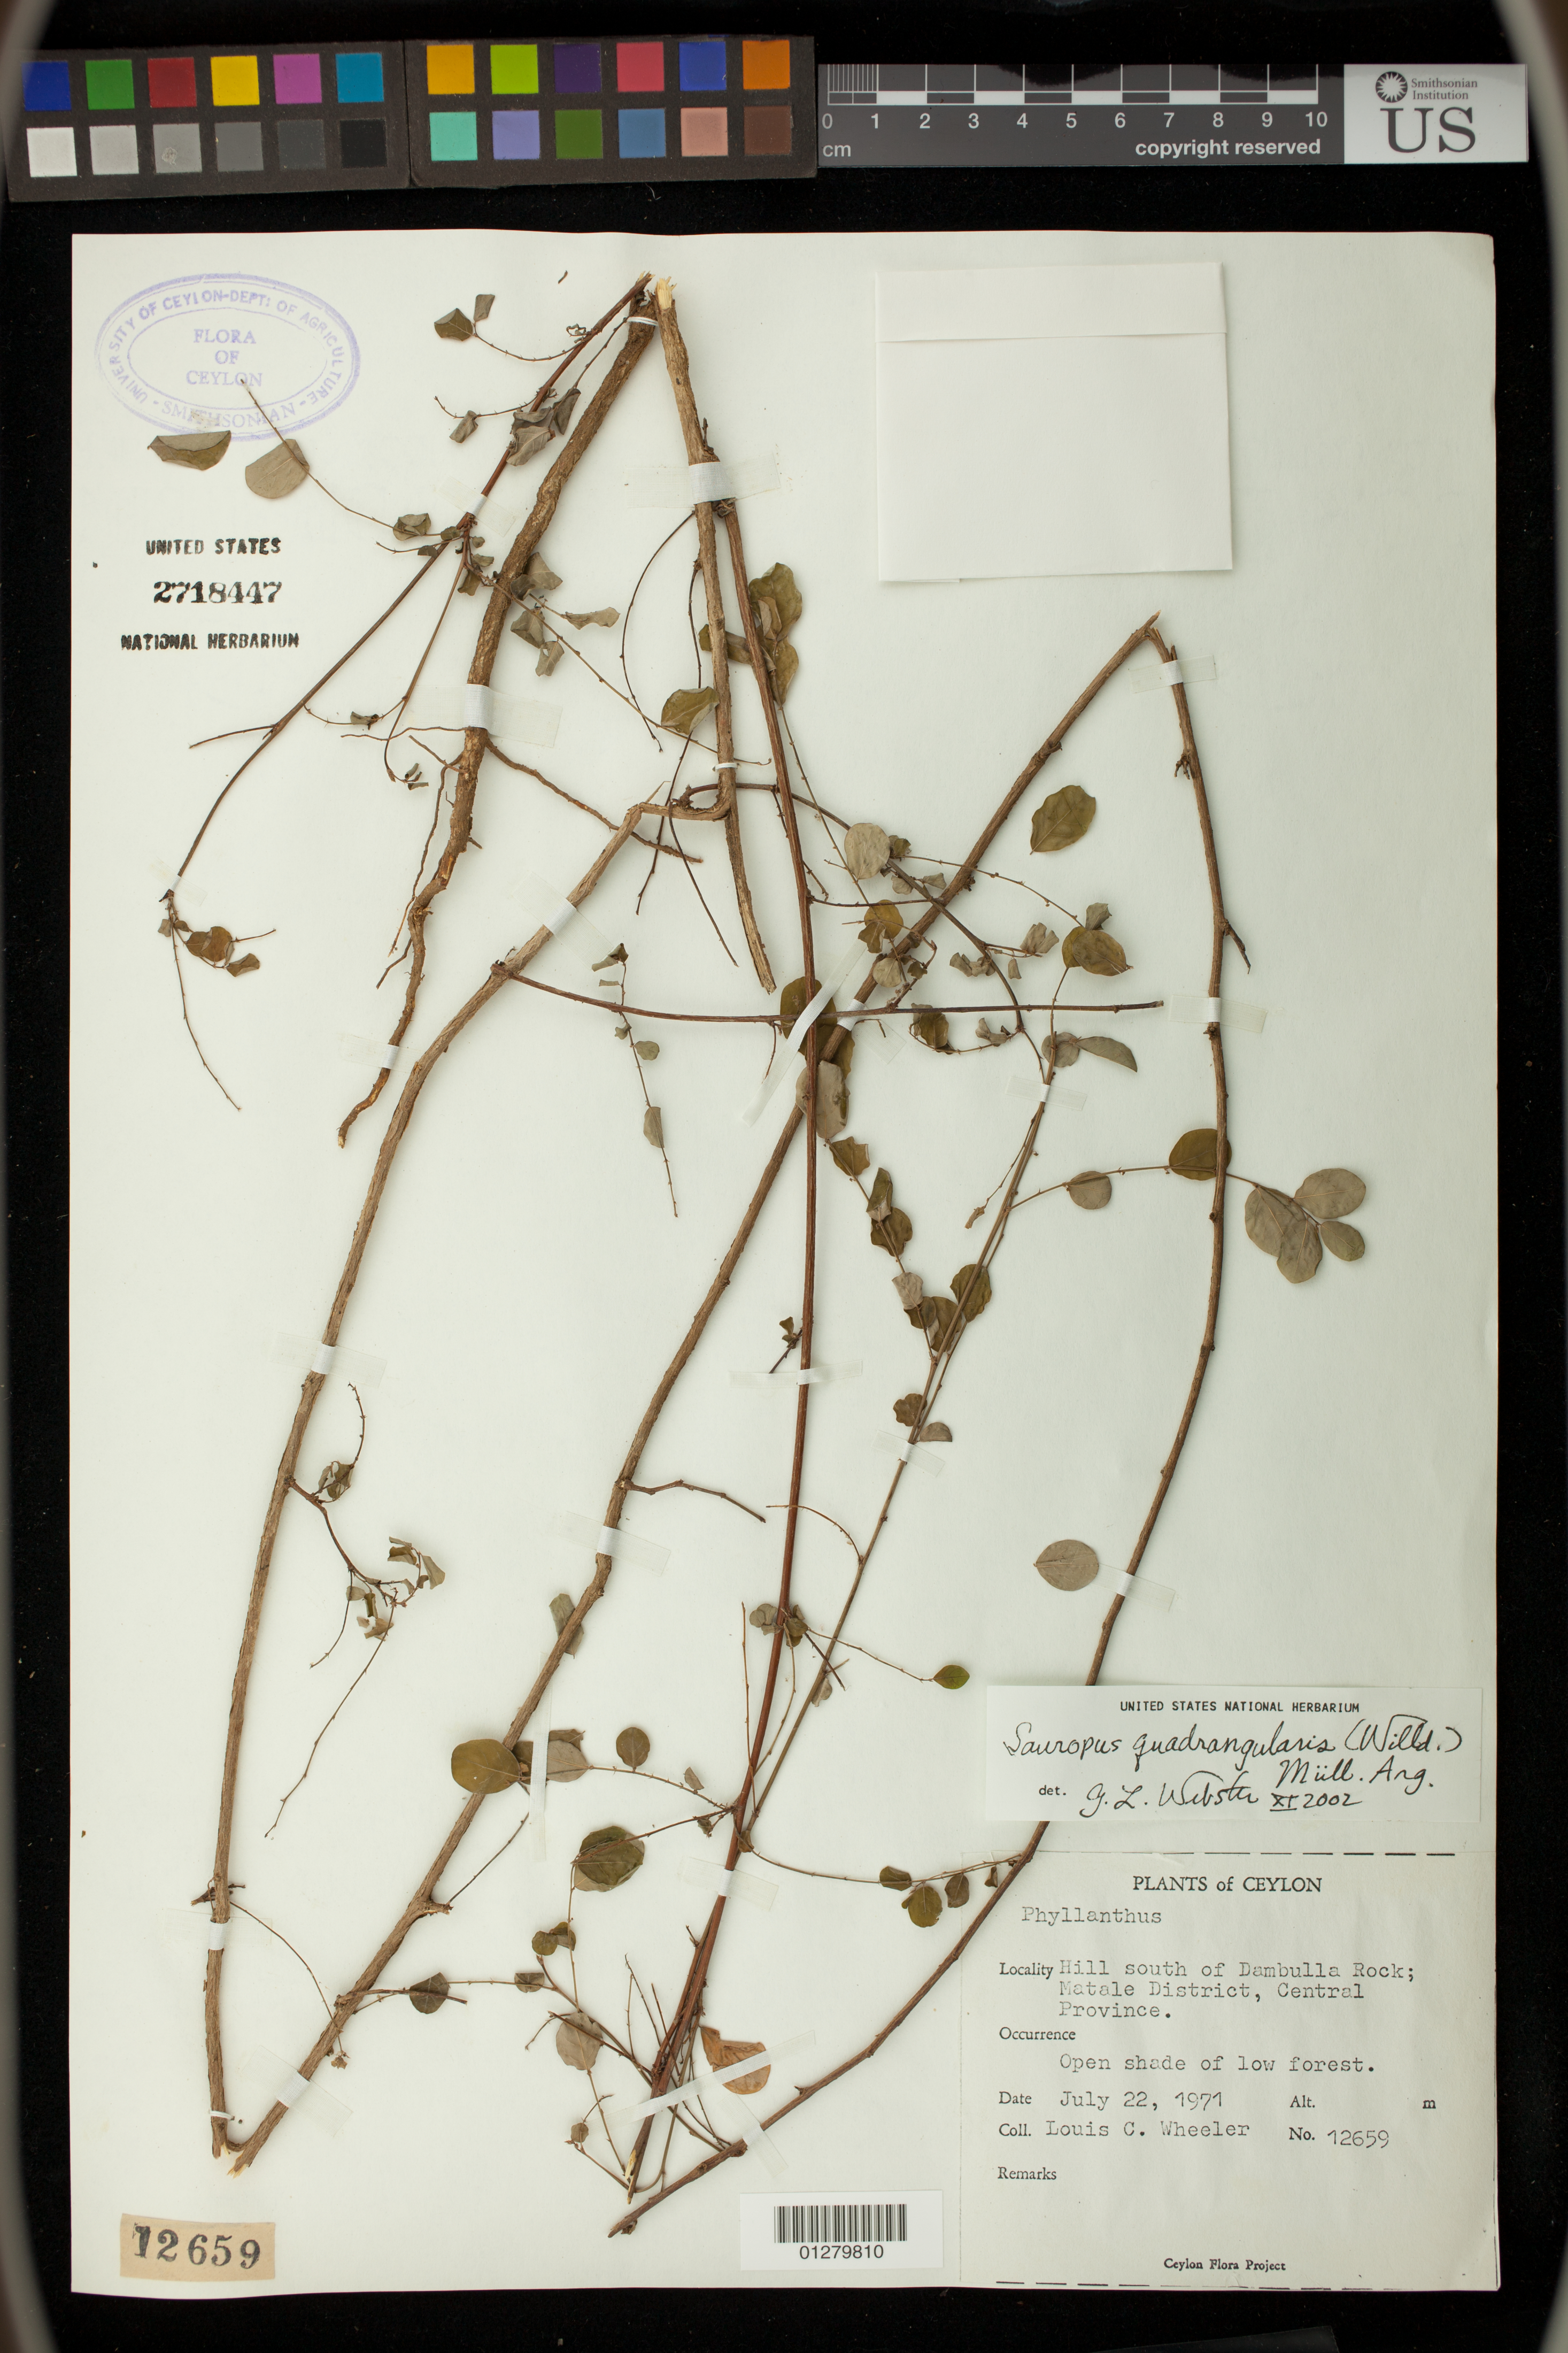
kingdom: Plantae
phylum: Tracheophyta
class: Magnoliopsida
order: Malpighiales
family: Phyllanthaceae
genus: Sauropus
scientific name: Sauropus quadrangularis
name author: (Willd.) Müll. Arg.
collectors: L. C. Wheeler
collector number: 12659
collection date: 1971-07-22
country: Sri Lanka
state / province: Central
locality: Hill south of Dambulla Rock; Matale District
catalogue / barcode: US 2718447